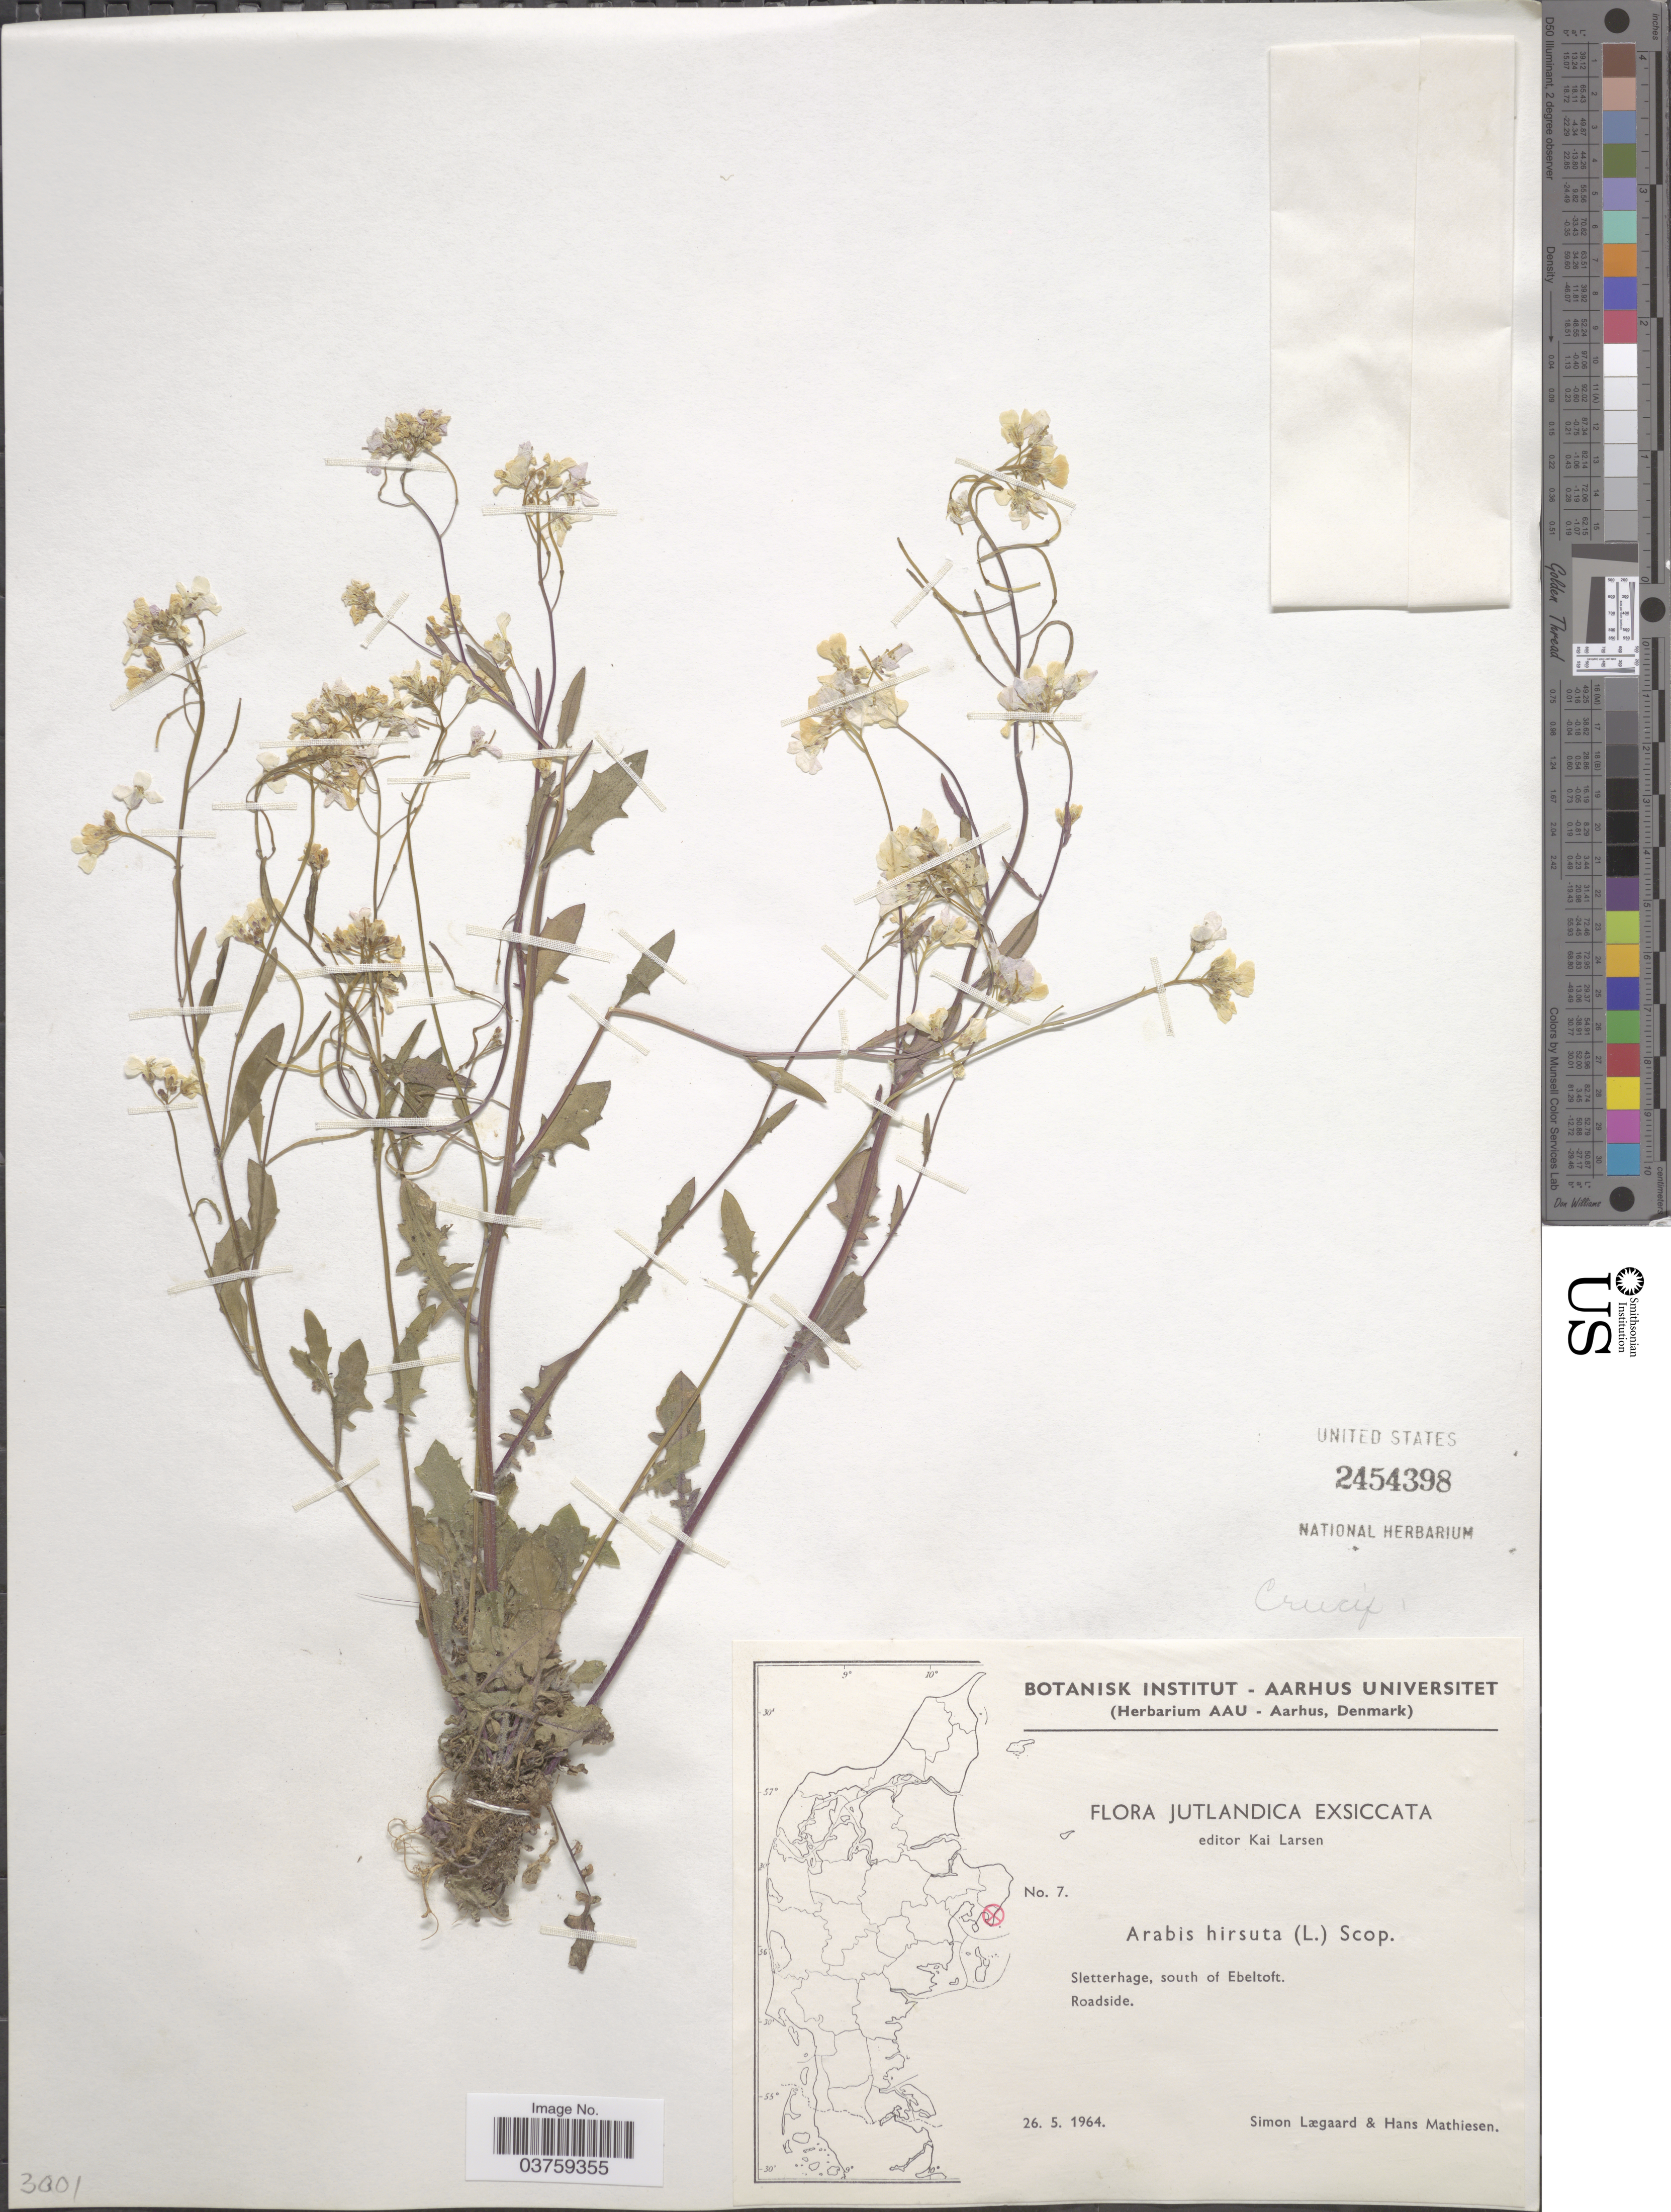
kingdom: Plantae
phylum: Tracheophyta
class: Magnoliopsida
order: Brassicales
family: Brassicaceae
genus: Arabis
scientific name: Arabis hirsuta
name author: (L.) Scop.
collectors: S. Lægaard & H. Mathiesen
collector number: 7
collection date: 1964-05-26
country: Denmark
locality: Jutlandica. Sletterhage, south of Ebeltoft. Roadside.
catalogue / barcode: US 2454398